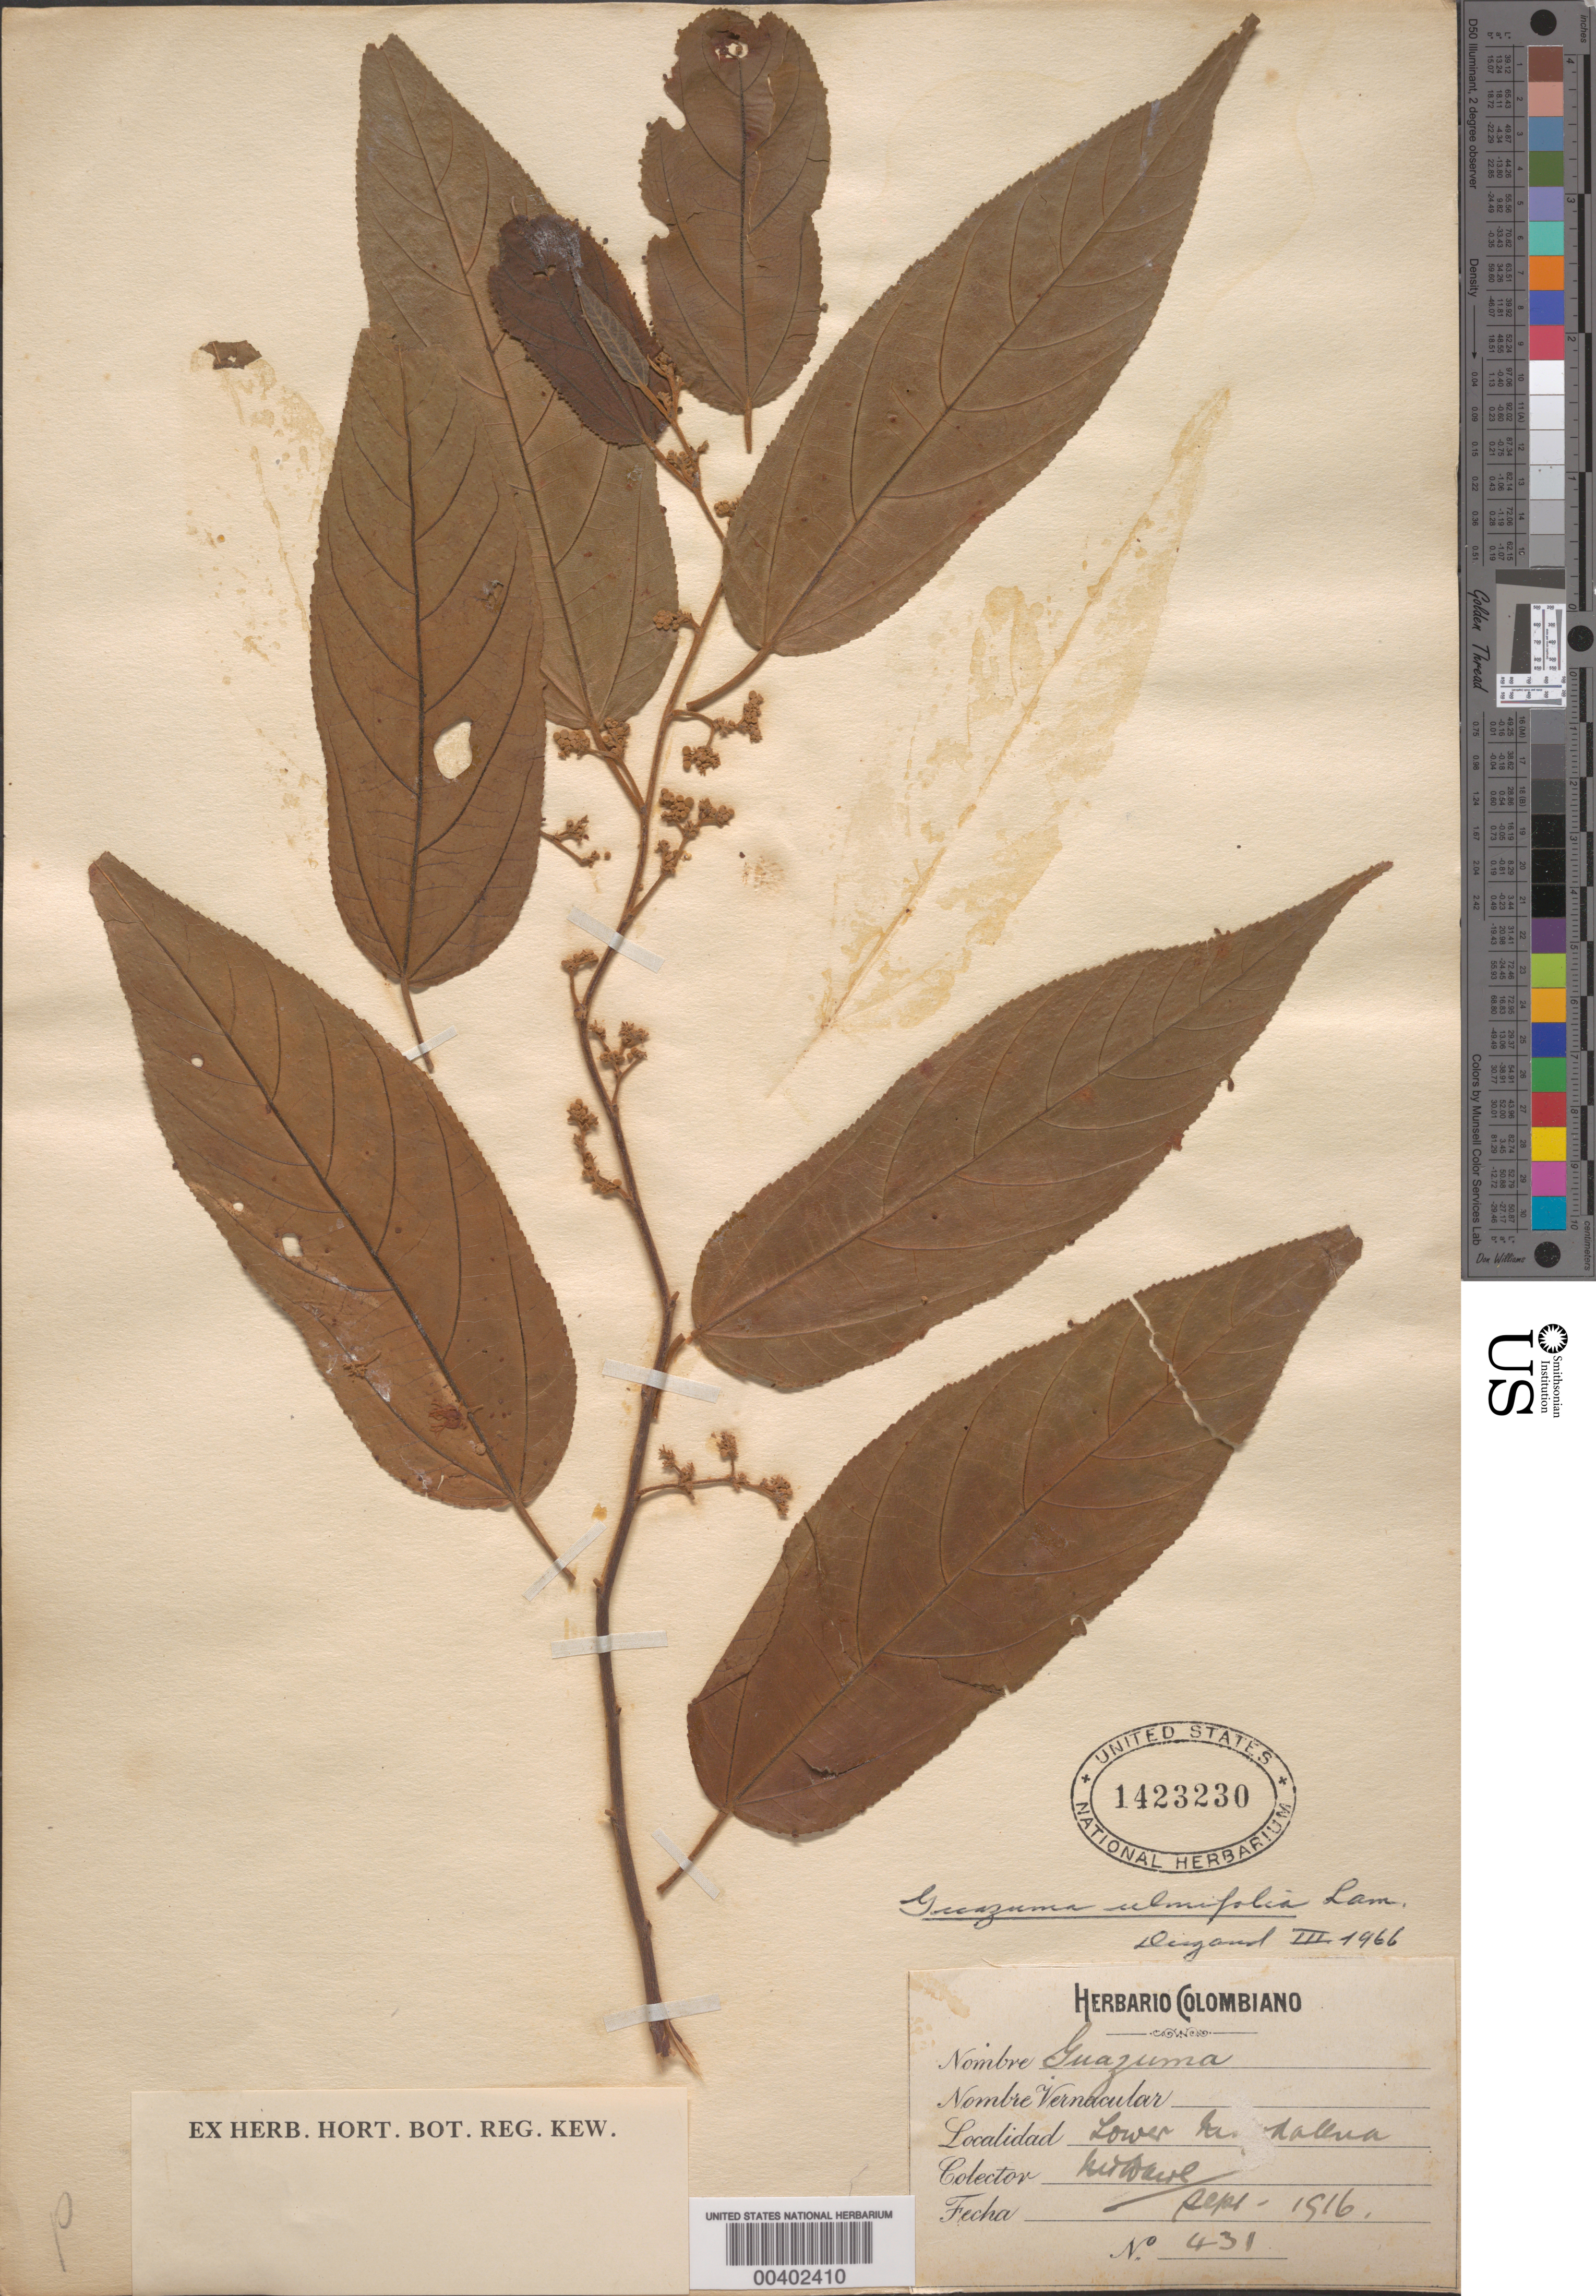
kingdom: Plantae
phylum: Tracheophyta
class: Magnoliopsida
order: Malvales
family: Malvaceae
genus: Guazuma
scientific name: Guazuma ulmifolia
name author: Lam.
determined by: Dugand G., Armando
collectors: M. T. Dawe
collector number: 431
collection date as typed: Sep 1916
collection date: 1916-09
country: Colombia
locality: Lower Magdalena (?)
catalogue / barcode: US 1423230